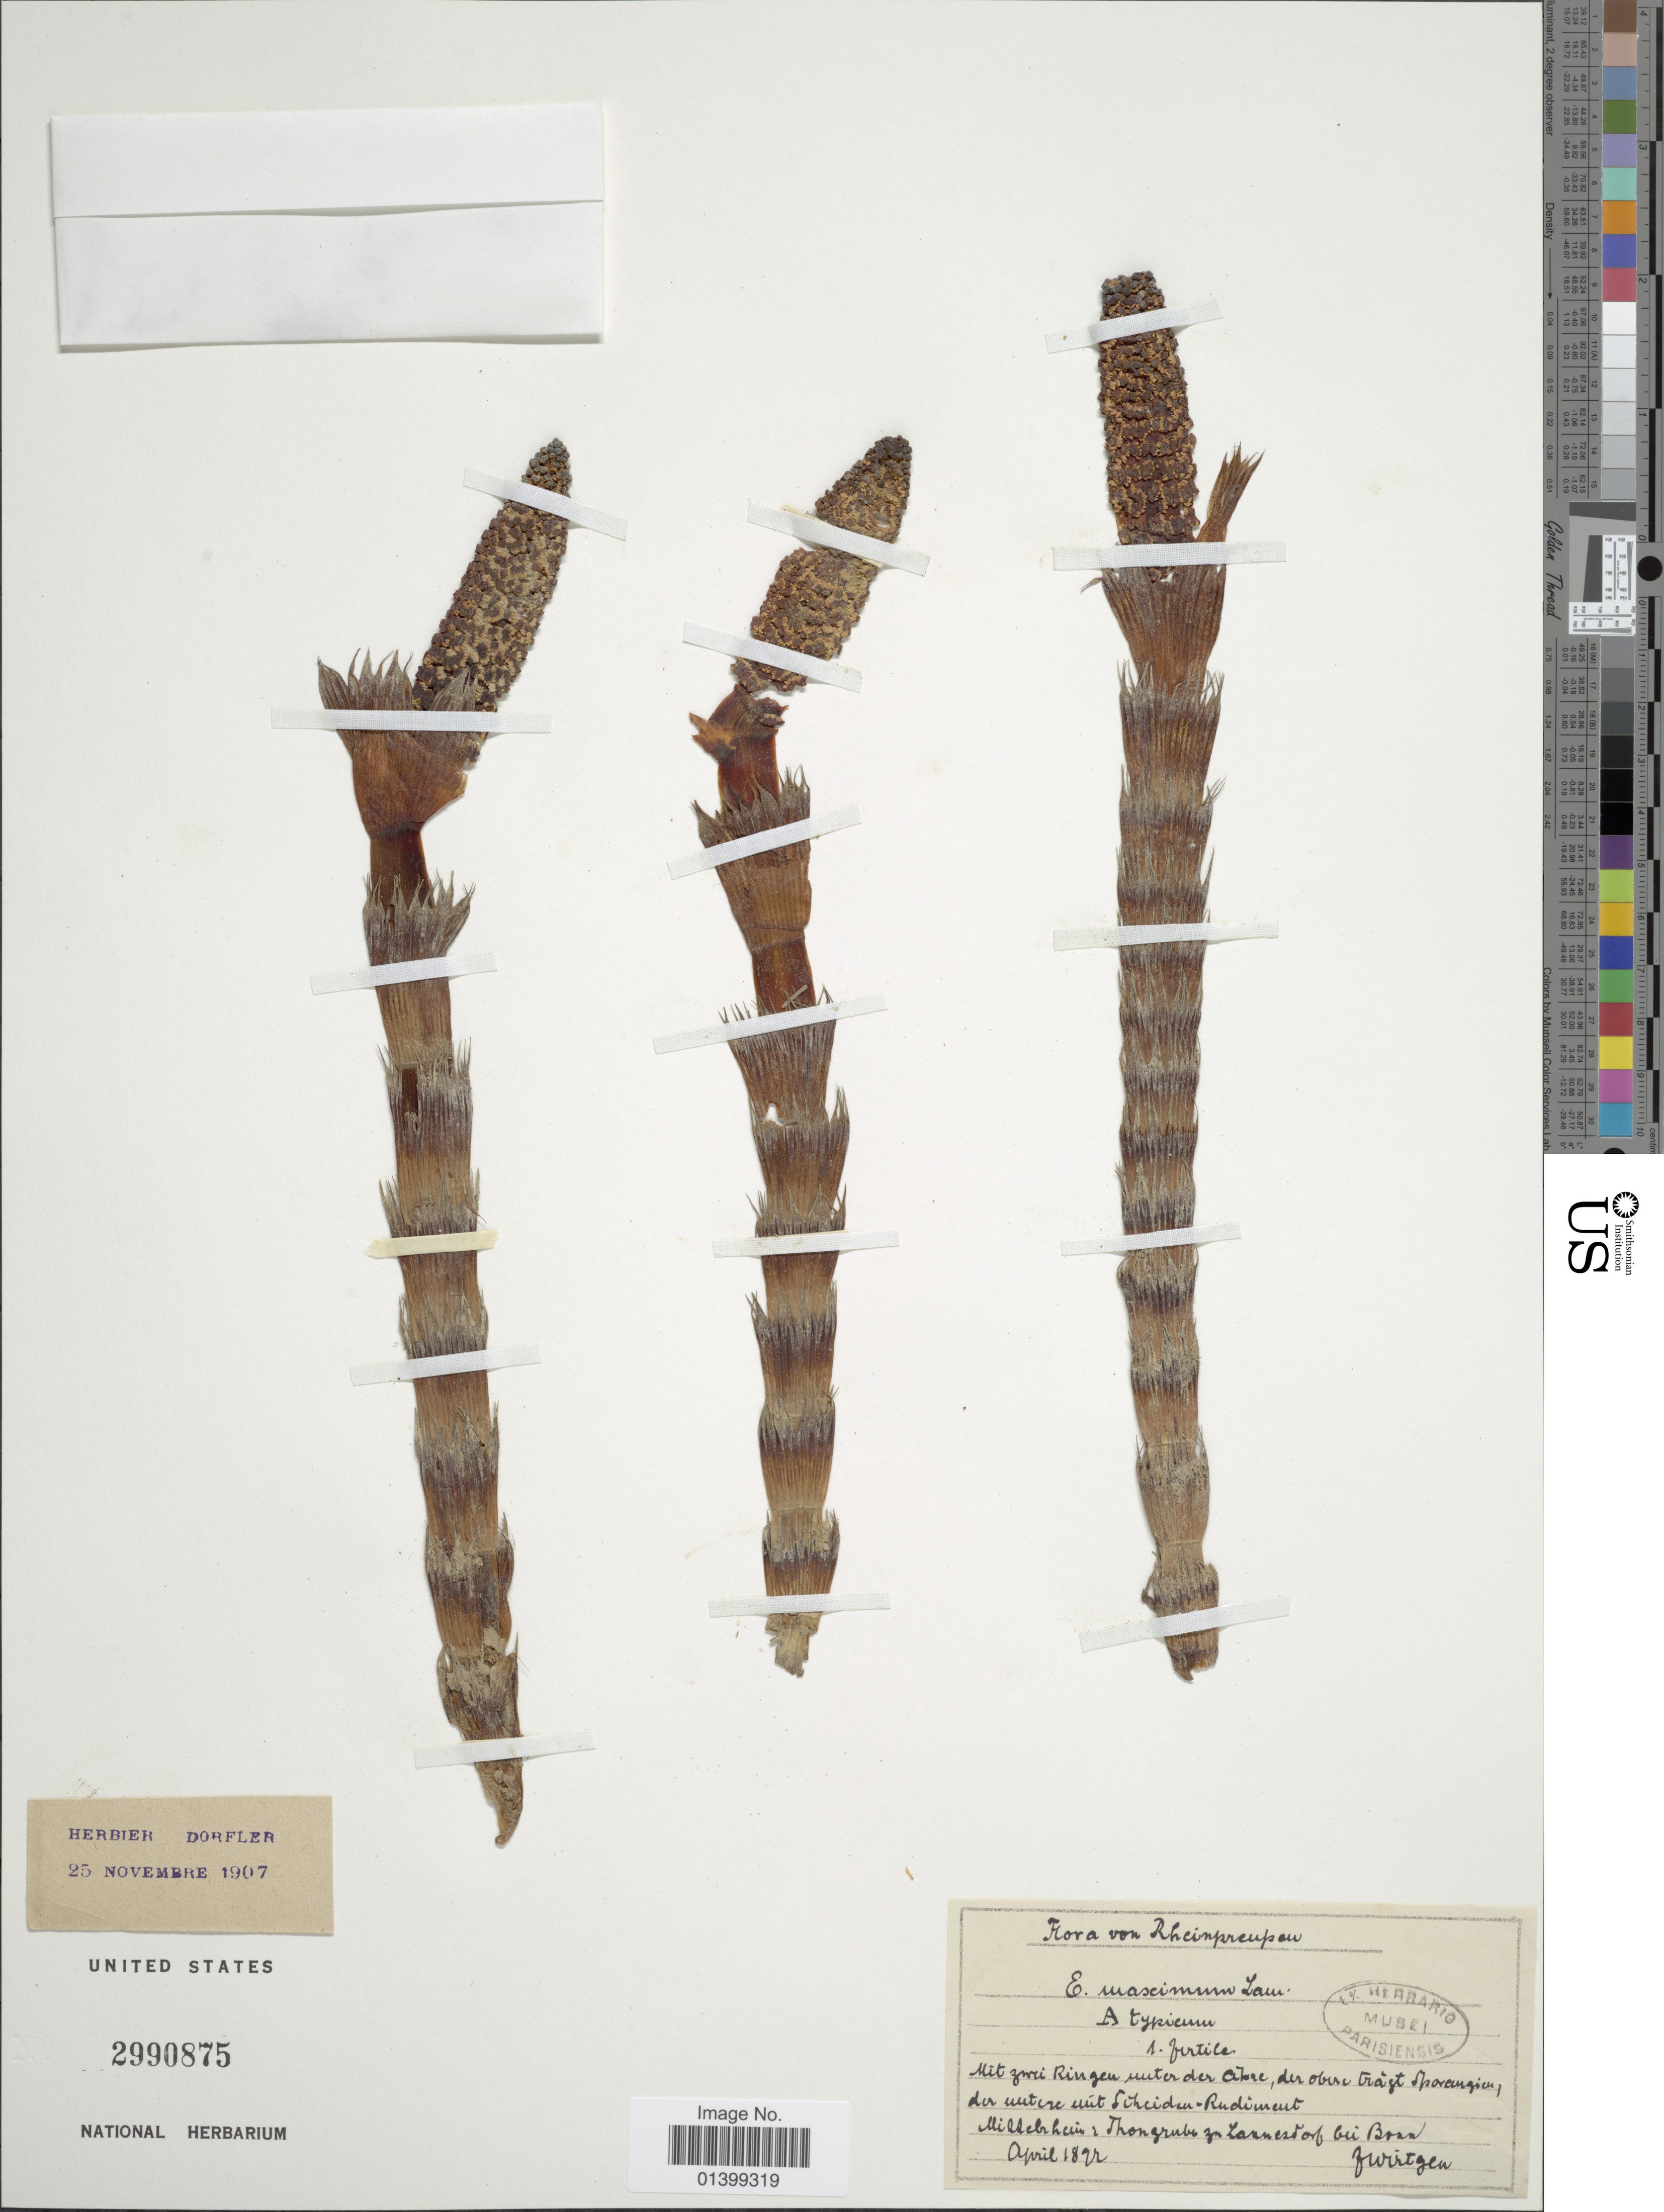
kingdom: Plantae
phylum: Tracheophyta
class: Polypodiopsida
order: Equisetales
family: Equisetaceae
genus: Equisetum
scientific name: Equisetum telmateia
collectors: F. Wirtgen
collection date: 1892-04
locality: Rheinpreussen. Mit zwei Ringen unter der Abre, der obere traigt sporengien, der untere mit Scheiden-Rudimeut, Millcbrheim: Thongrube zu Zannestorf bei Bonn [interpreted]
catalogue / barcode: US 2990875